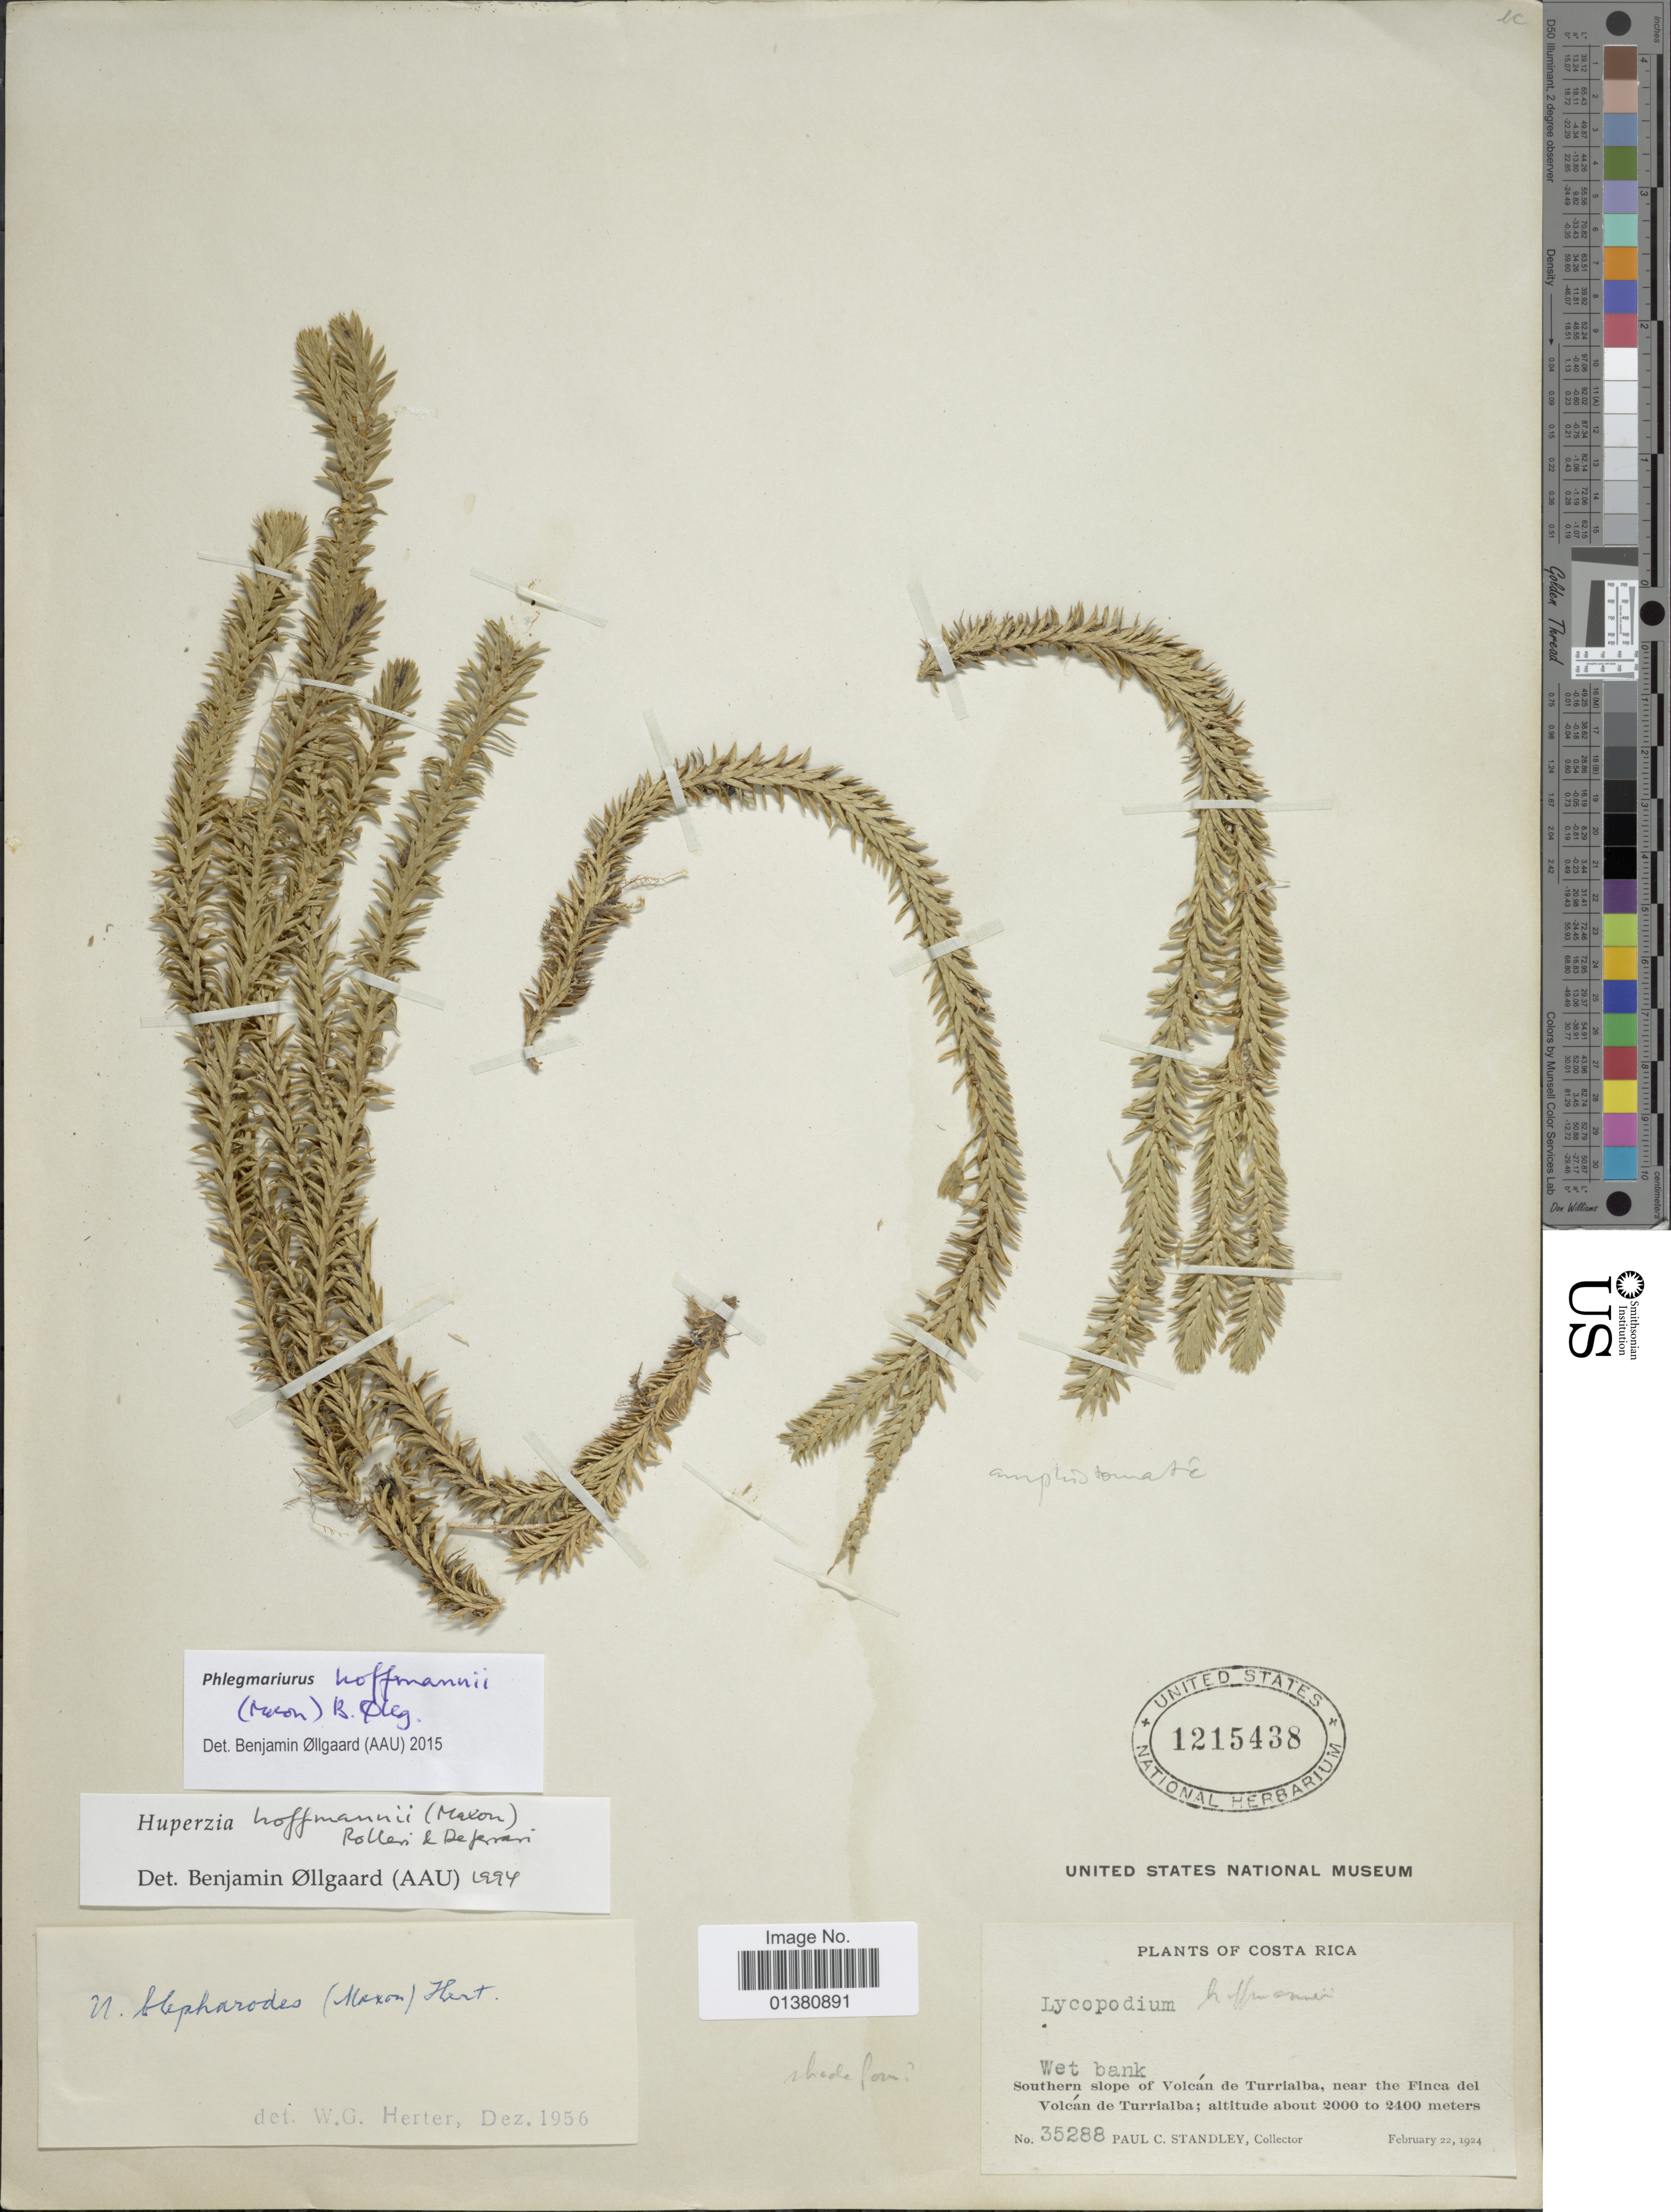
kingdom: Plantae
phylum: Tracheophyta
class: Lycopodiopsida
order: Lycopodiales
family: Lycopodiaceae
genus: Phlegmariurus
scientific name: Phlegmariurus hoffmannii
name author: (Maxon) B. Øllg.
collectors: P. C. Standley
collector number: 35288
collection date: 1924-02-22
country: Costa Rica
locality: Southern slope of Volcán de Turrialba, near the Finca del Volcán de Turrialba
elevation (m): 2000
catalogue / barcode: US 1215438